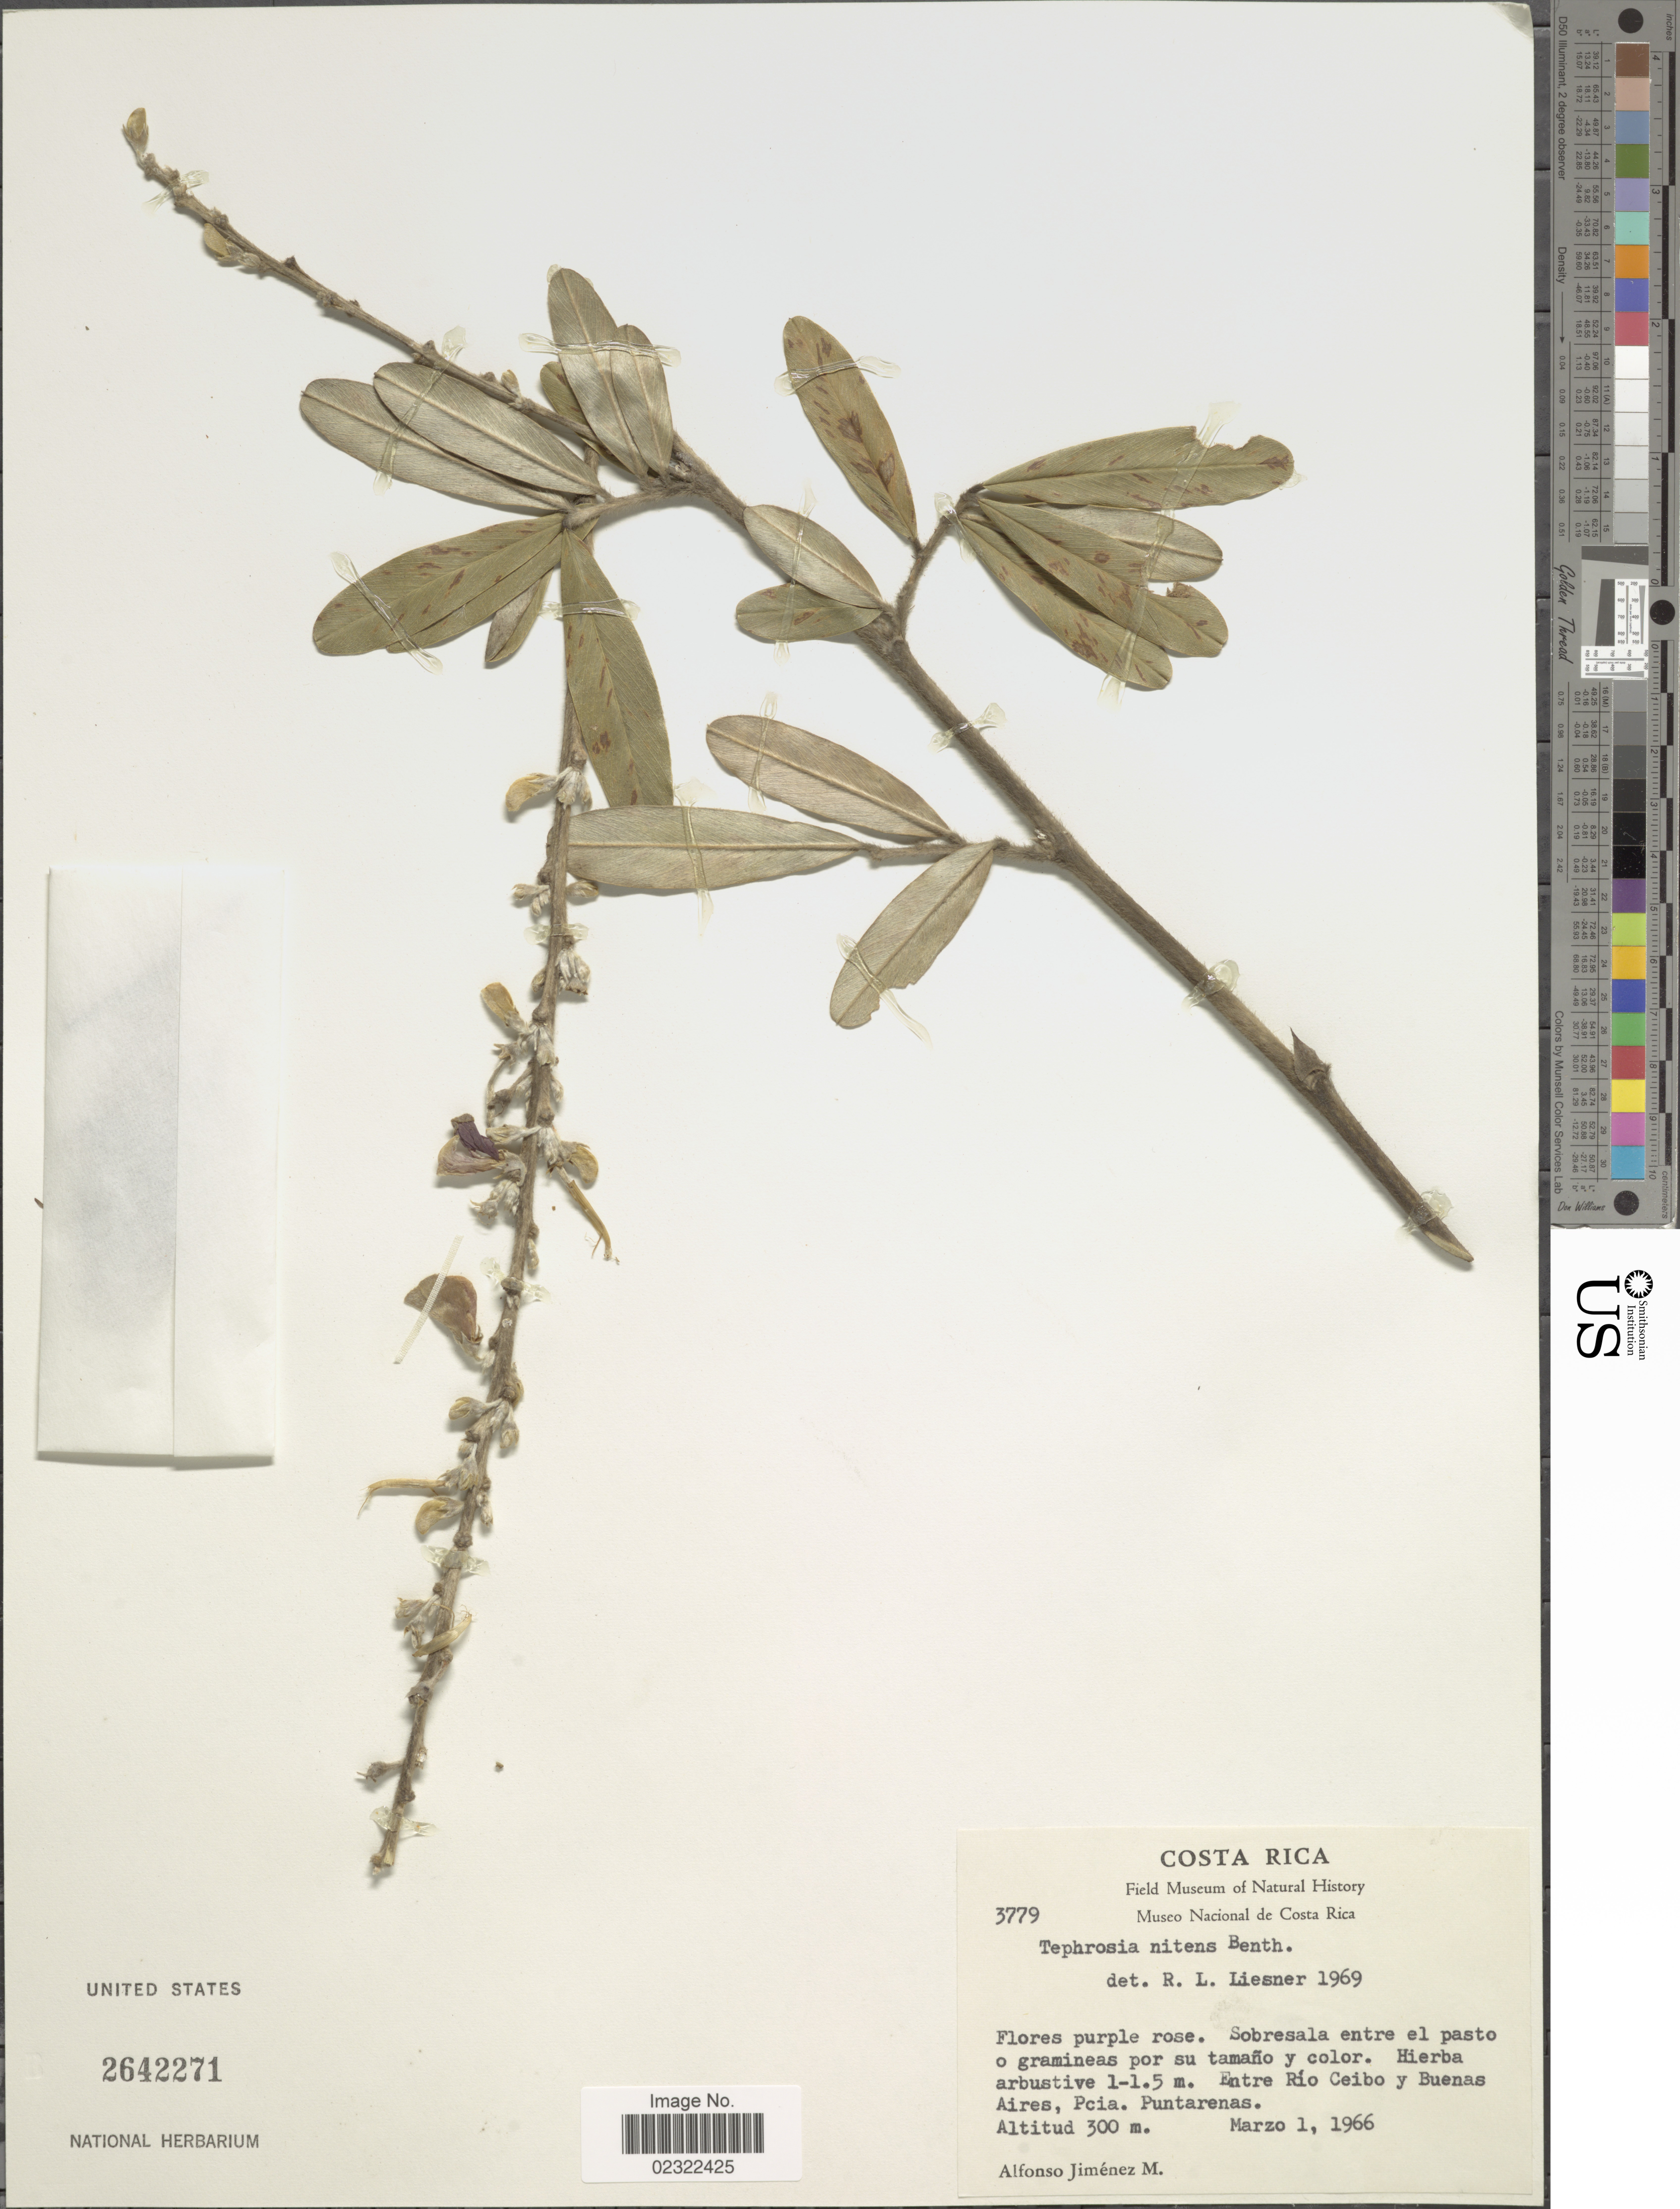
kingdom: Plantae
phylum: Tracheophyta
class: Magnoliopsida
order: Fabales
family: Fabaceae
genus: Tephrosia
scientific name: Tephrosia nitens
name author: Benth.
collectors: A. Jimenez M.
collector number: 3779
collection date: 1966-03-01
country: Costa Rica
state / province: Puntarenas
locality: Entre Rio Ceibo y Buenos Aires, Pcia. Puntarenas.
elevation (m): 300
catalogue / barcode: US 2642271